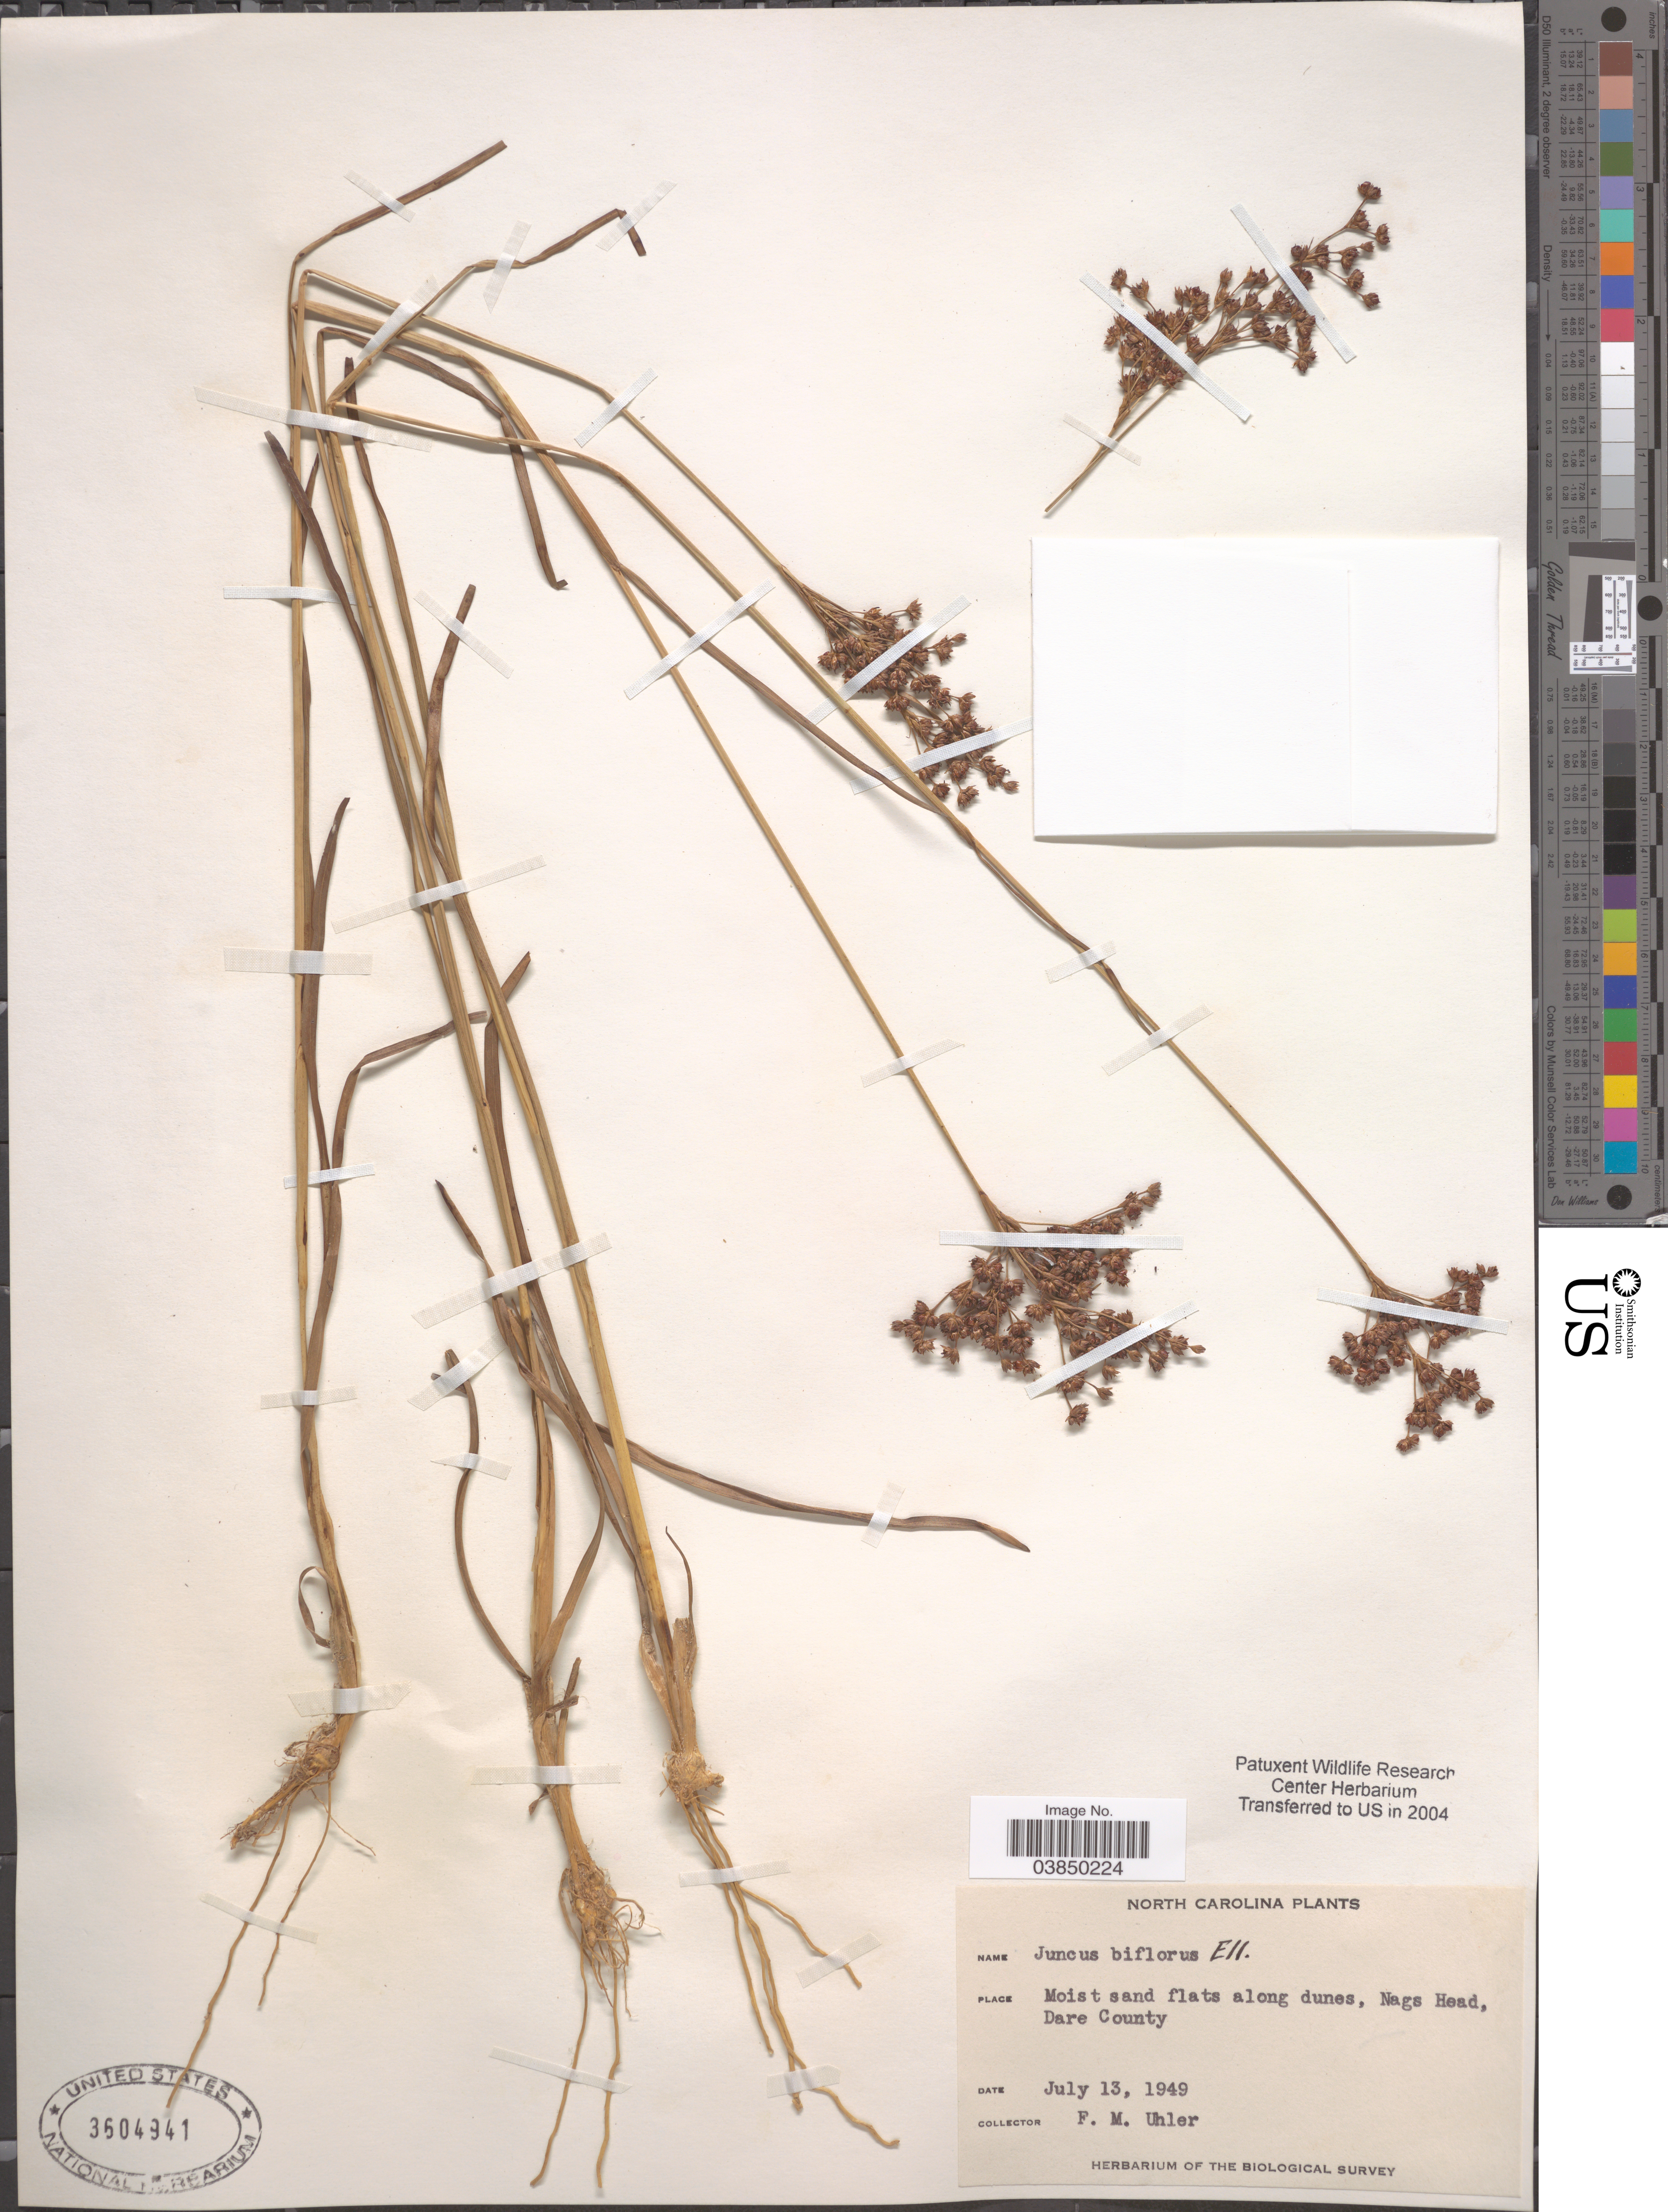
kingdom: Plantae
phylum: Tracheophyta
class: Liliopsida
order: Poales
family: Juncaceae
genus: Juncus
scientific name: Juncus biflorus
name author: Ell.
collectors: F. M. Uhler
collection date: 1949-07-13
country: United States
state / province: North Carolina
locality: Nags Head, Dare County.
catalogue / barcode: US 3604941